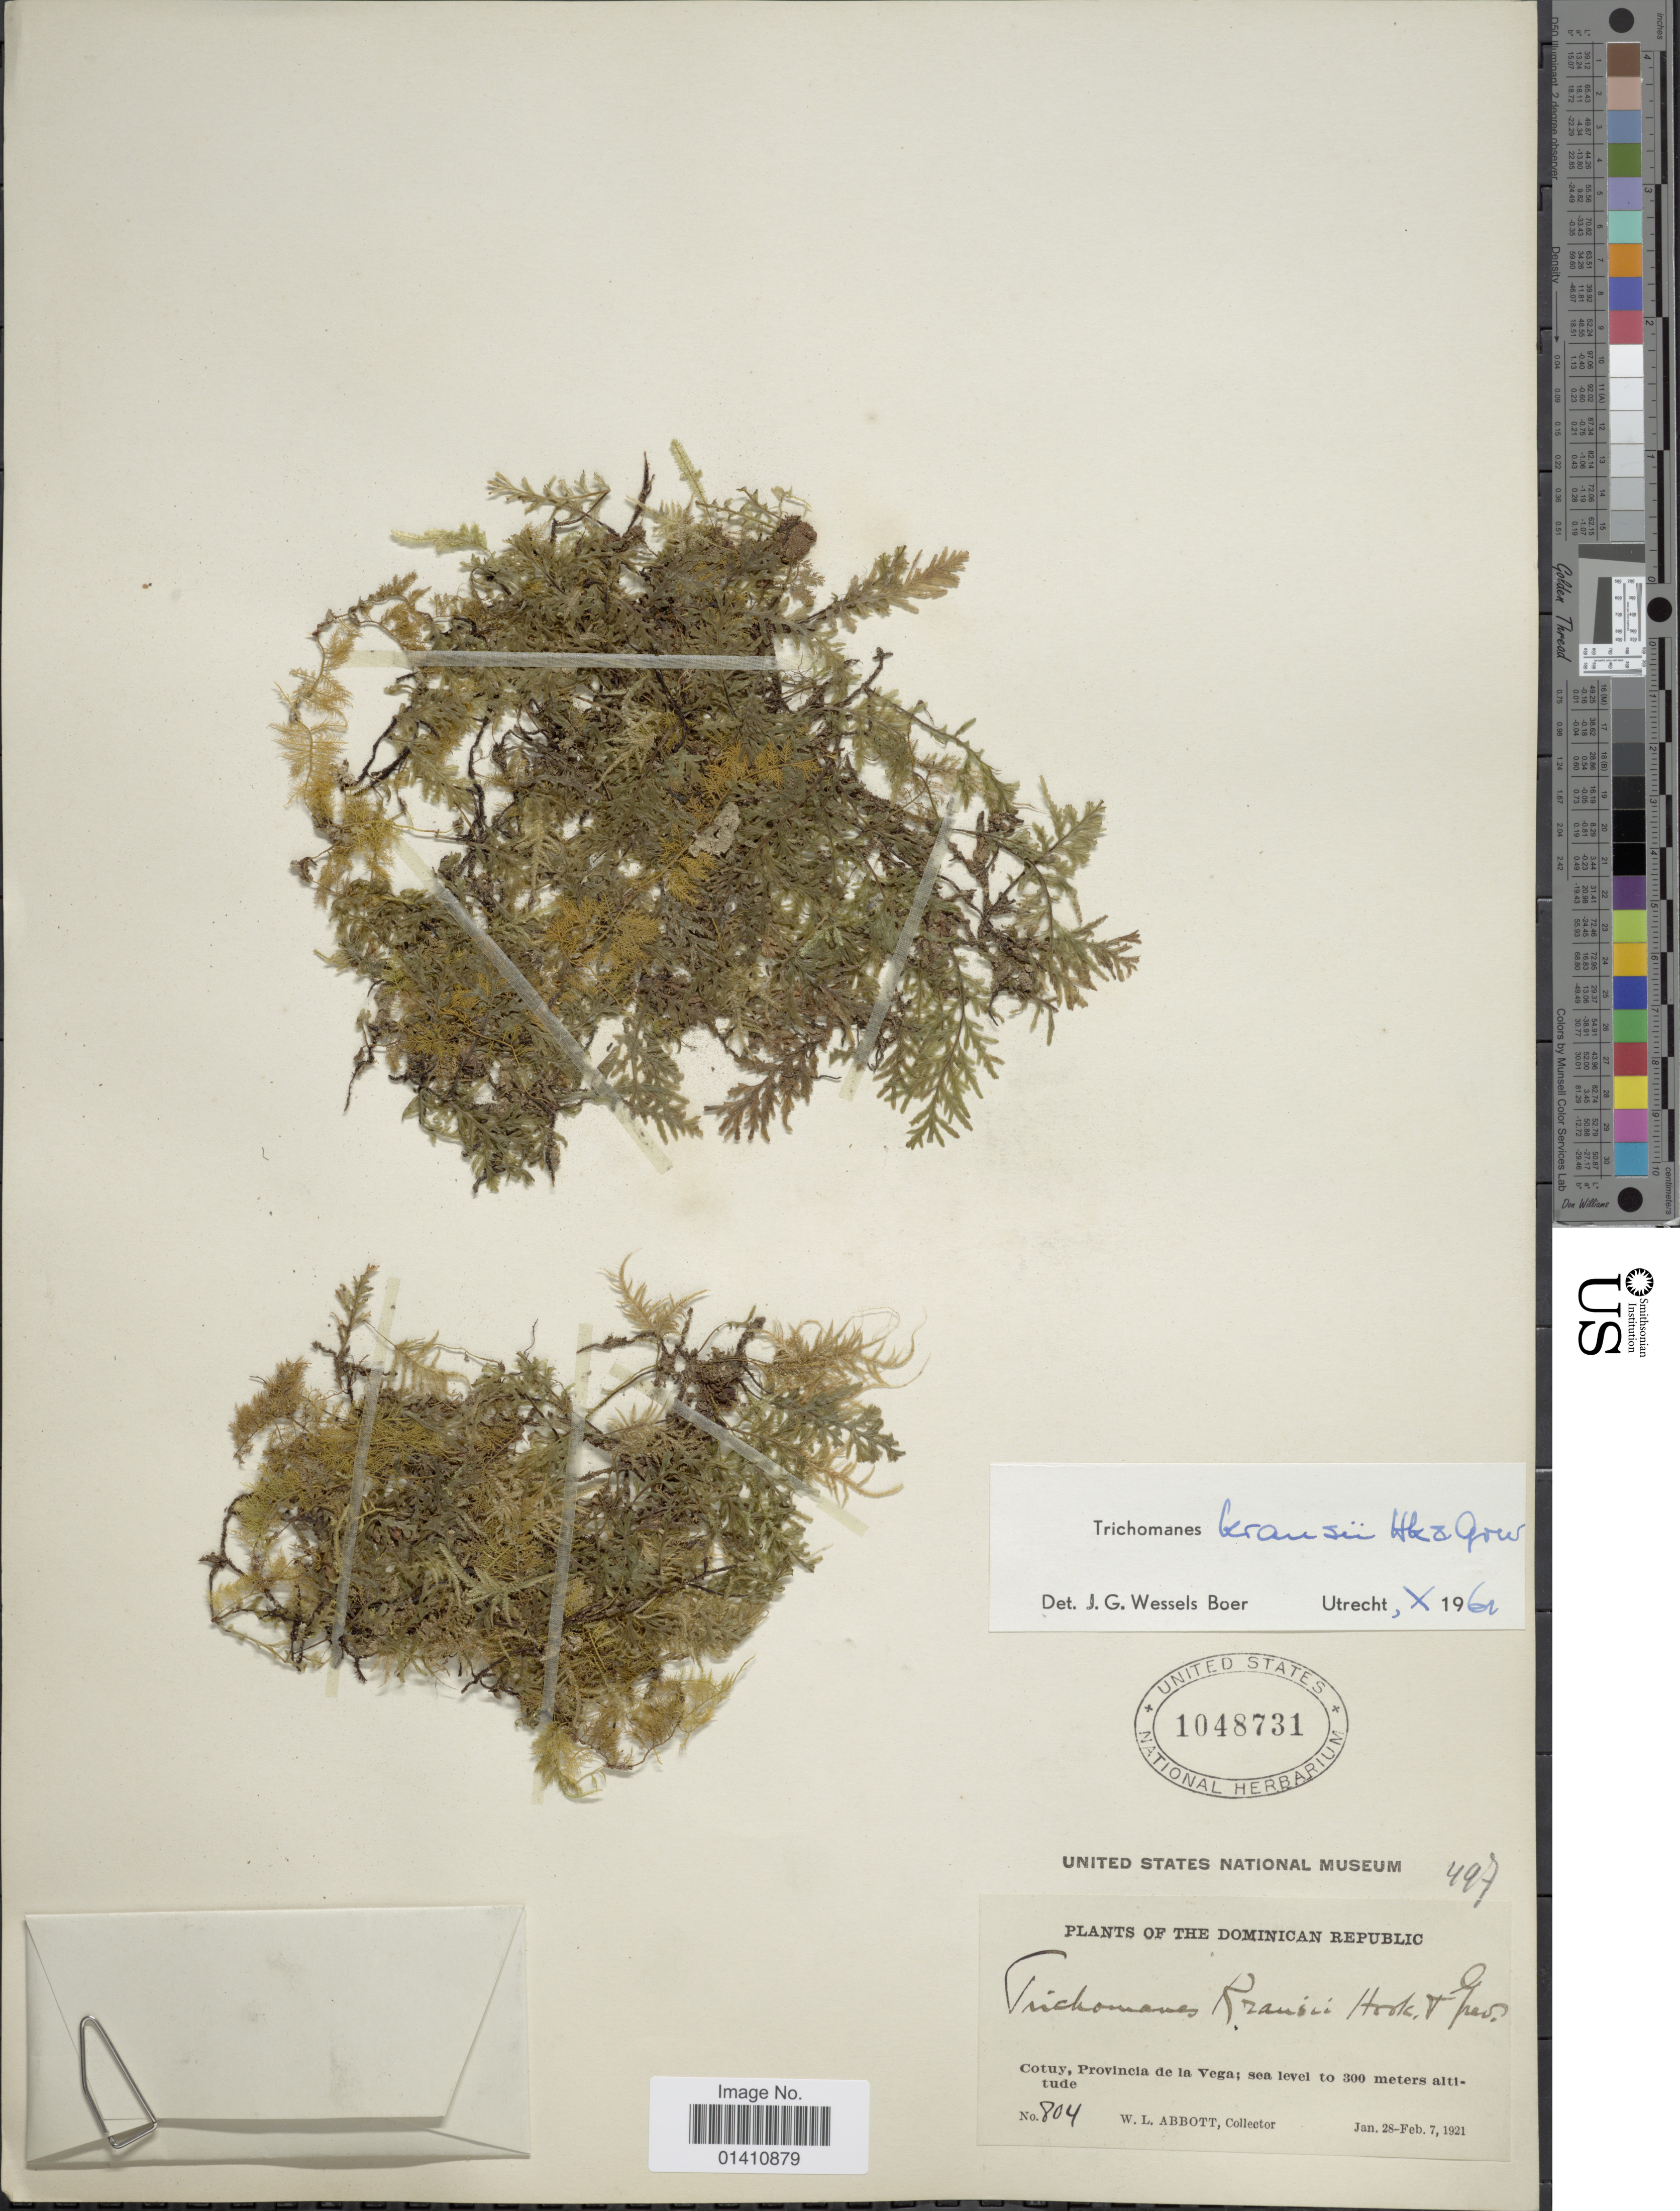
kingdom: Plantae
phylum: Tracheophyta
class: Polypodiopsida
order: Hymenophyllales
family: Hymenophyllaceae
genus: Didymoglossum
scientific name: Didymoglossum kraussii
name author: (Hook. & Grev.) C. Presl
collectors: W. L. Abbott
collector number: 804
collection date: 1921-01-28/1921-02-07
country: Dominican Republic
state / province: La Vega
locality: Cotuy, Provincia de La Vega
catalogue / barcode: US 1048731